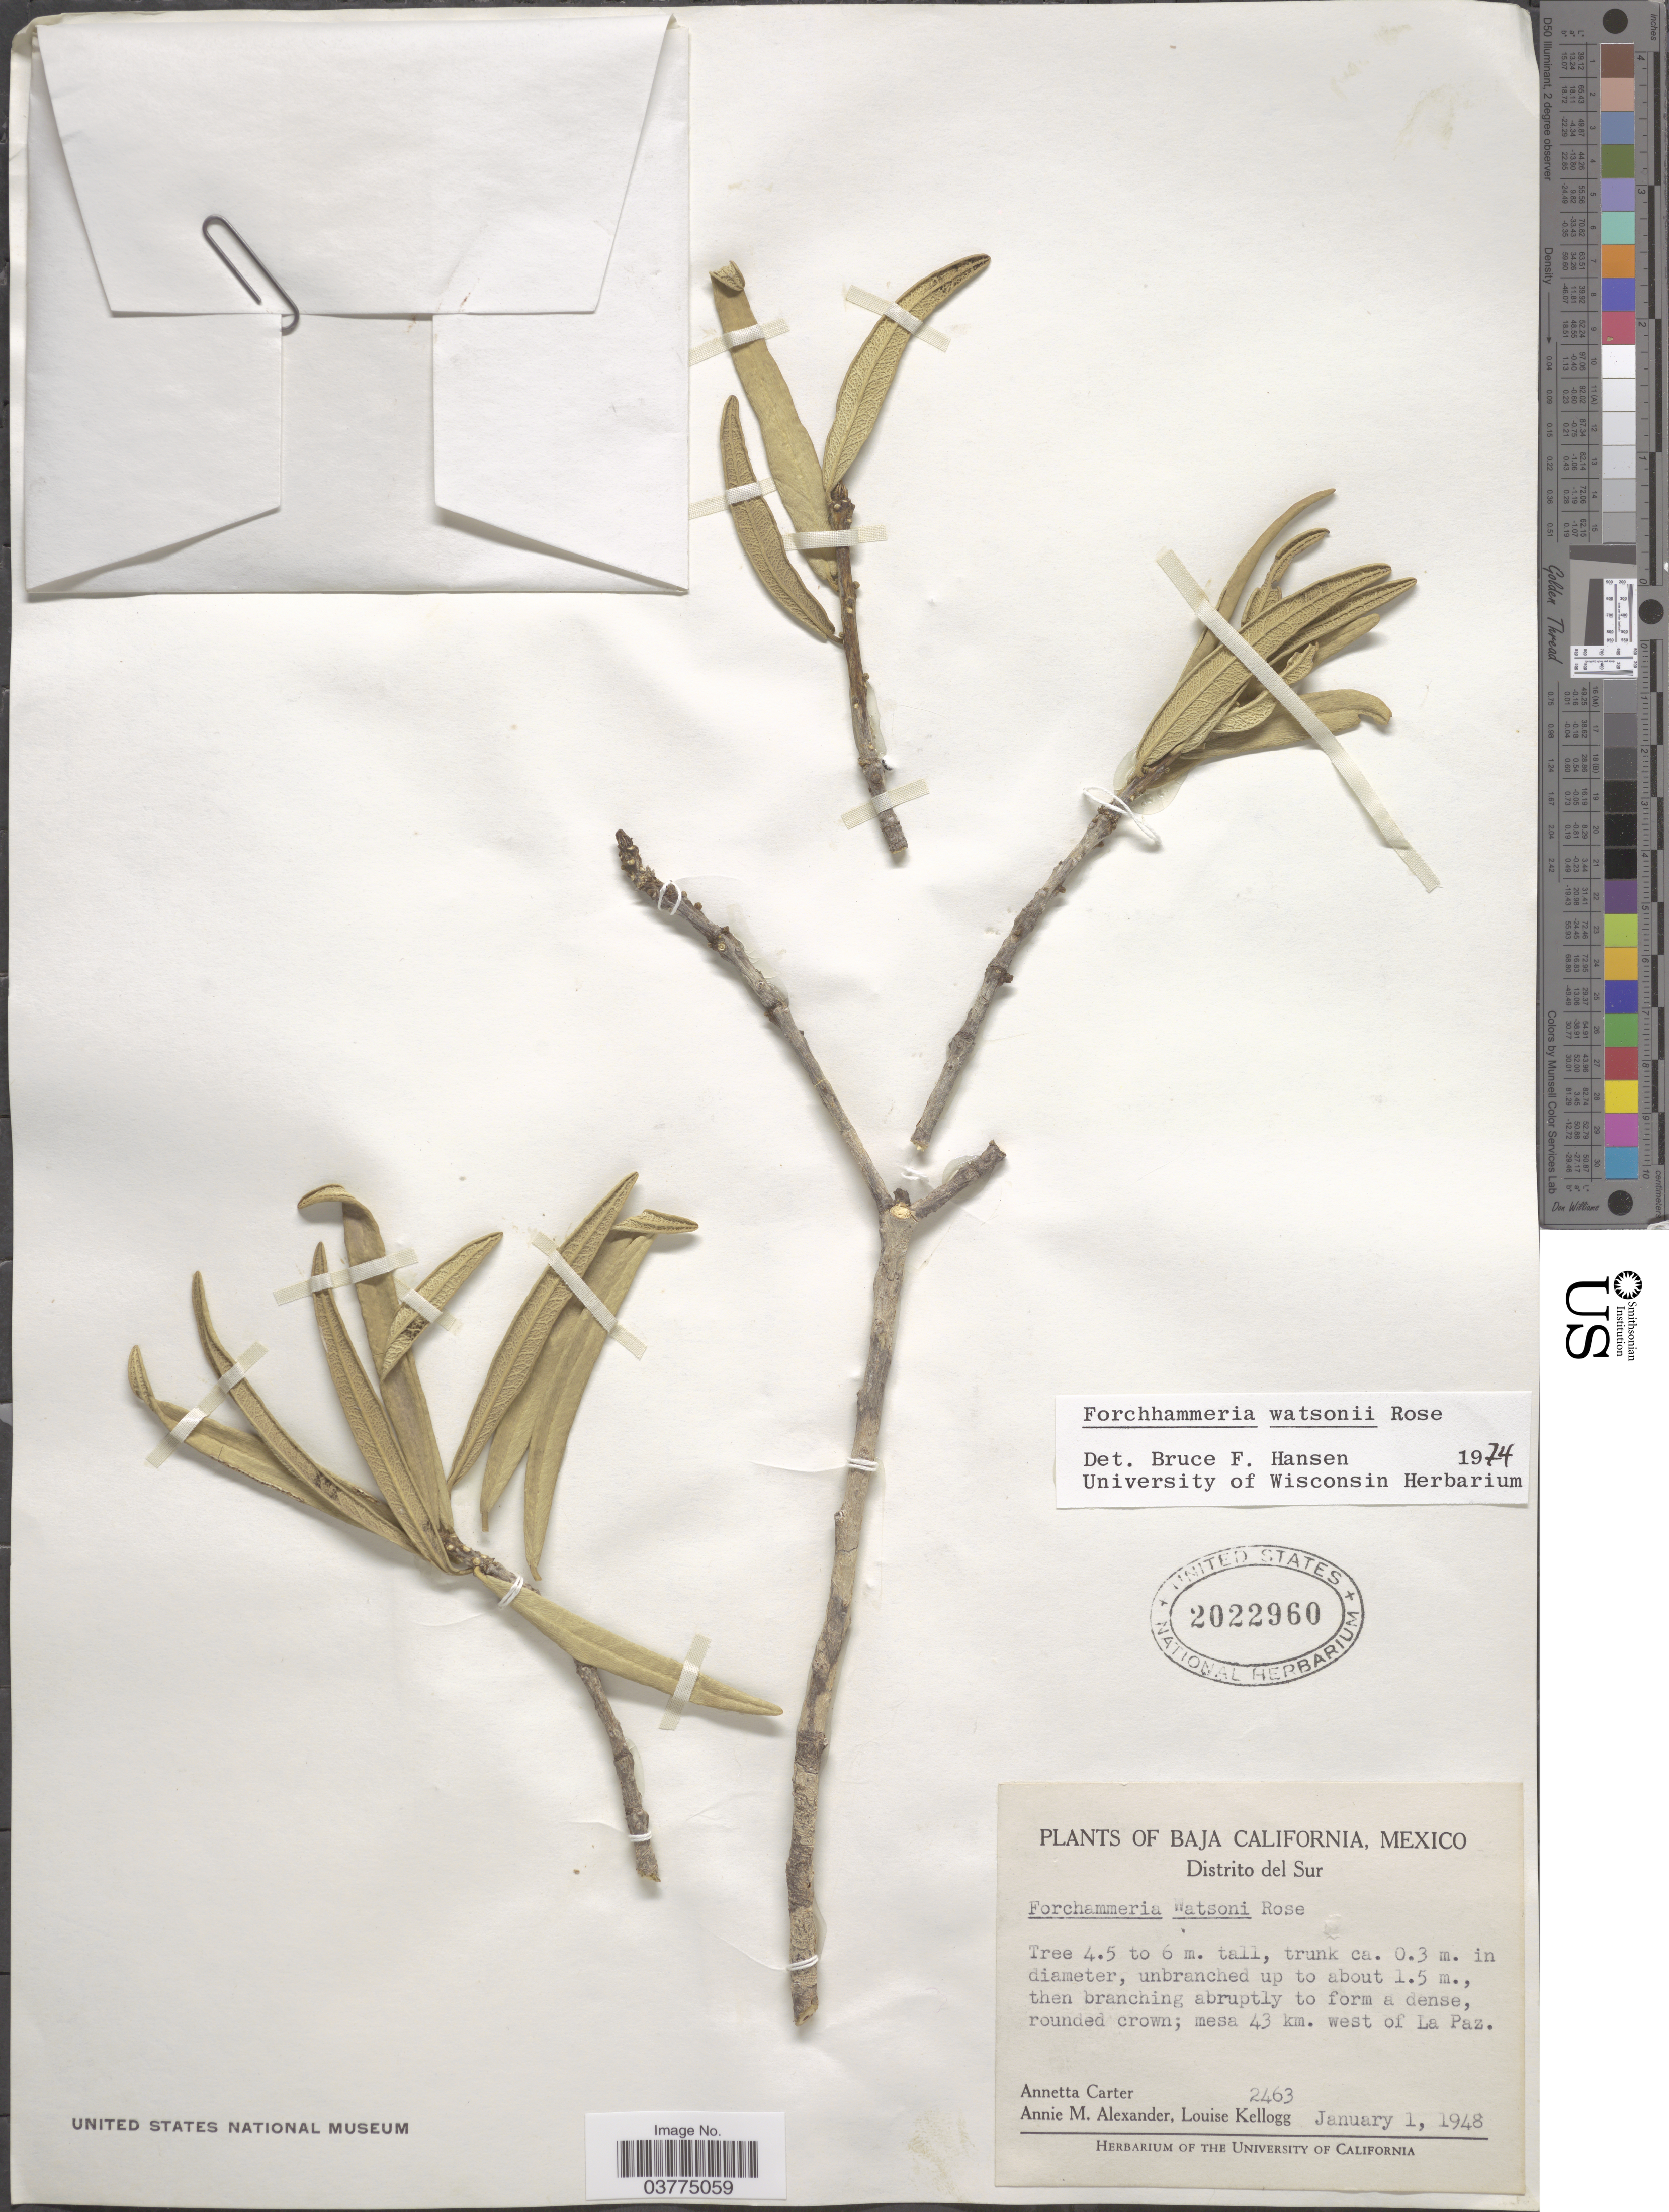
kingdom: Plantae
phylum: Tracheophyta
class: Magnoliopsida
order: Brassicales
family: Stixaceae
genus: Forchhammeria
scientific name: Forchhammeria watsonii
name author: Rose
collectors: A. Carter, A. M. Alexander & L. Kellogg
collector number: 2463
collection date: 1948-01-01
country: Mexico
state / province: Baja California Sur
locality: Distrito del Sur. Mesa 43 km. west of La Paz.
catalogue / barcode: US 2022960